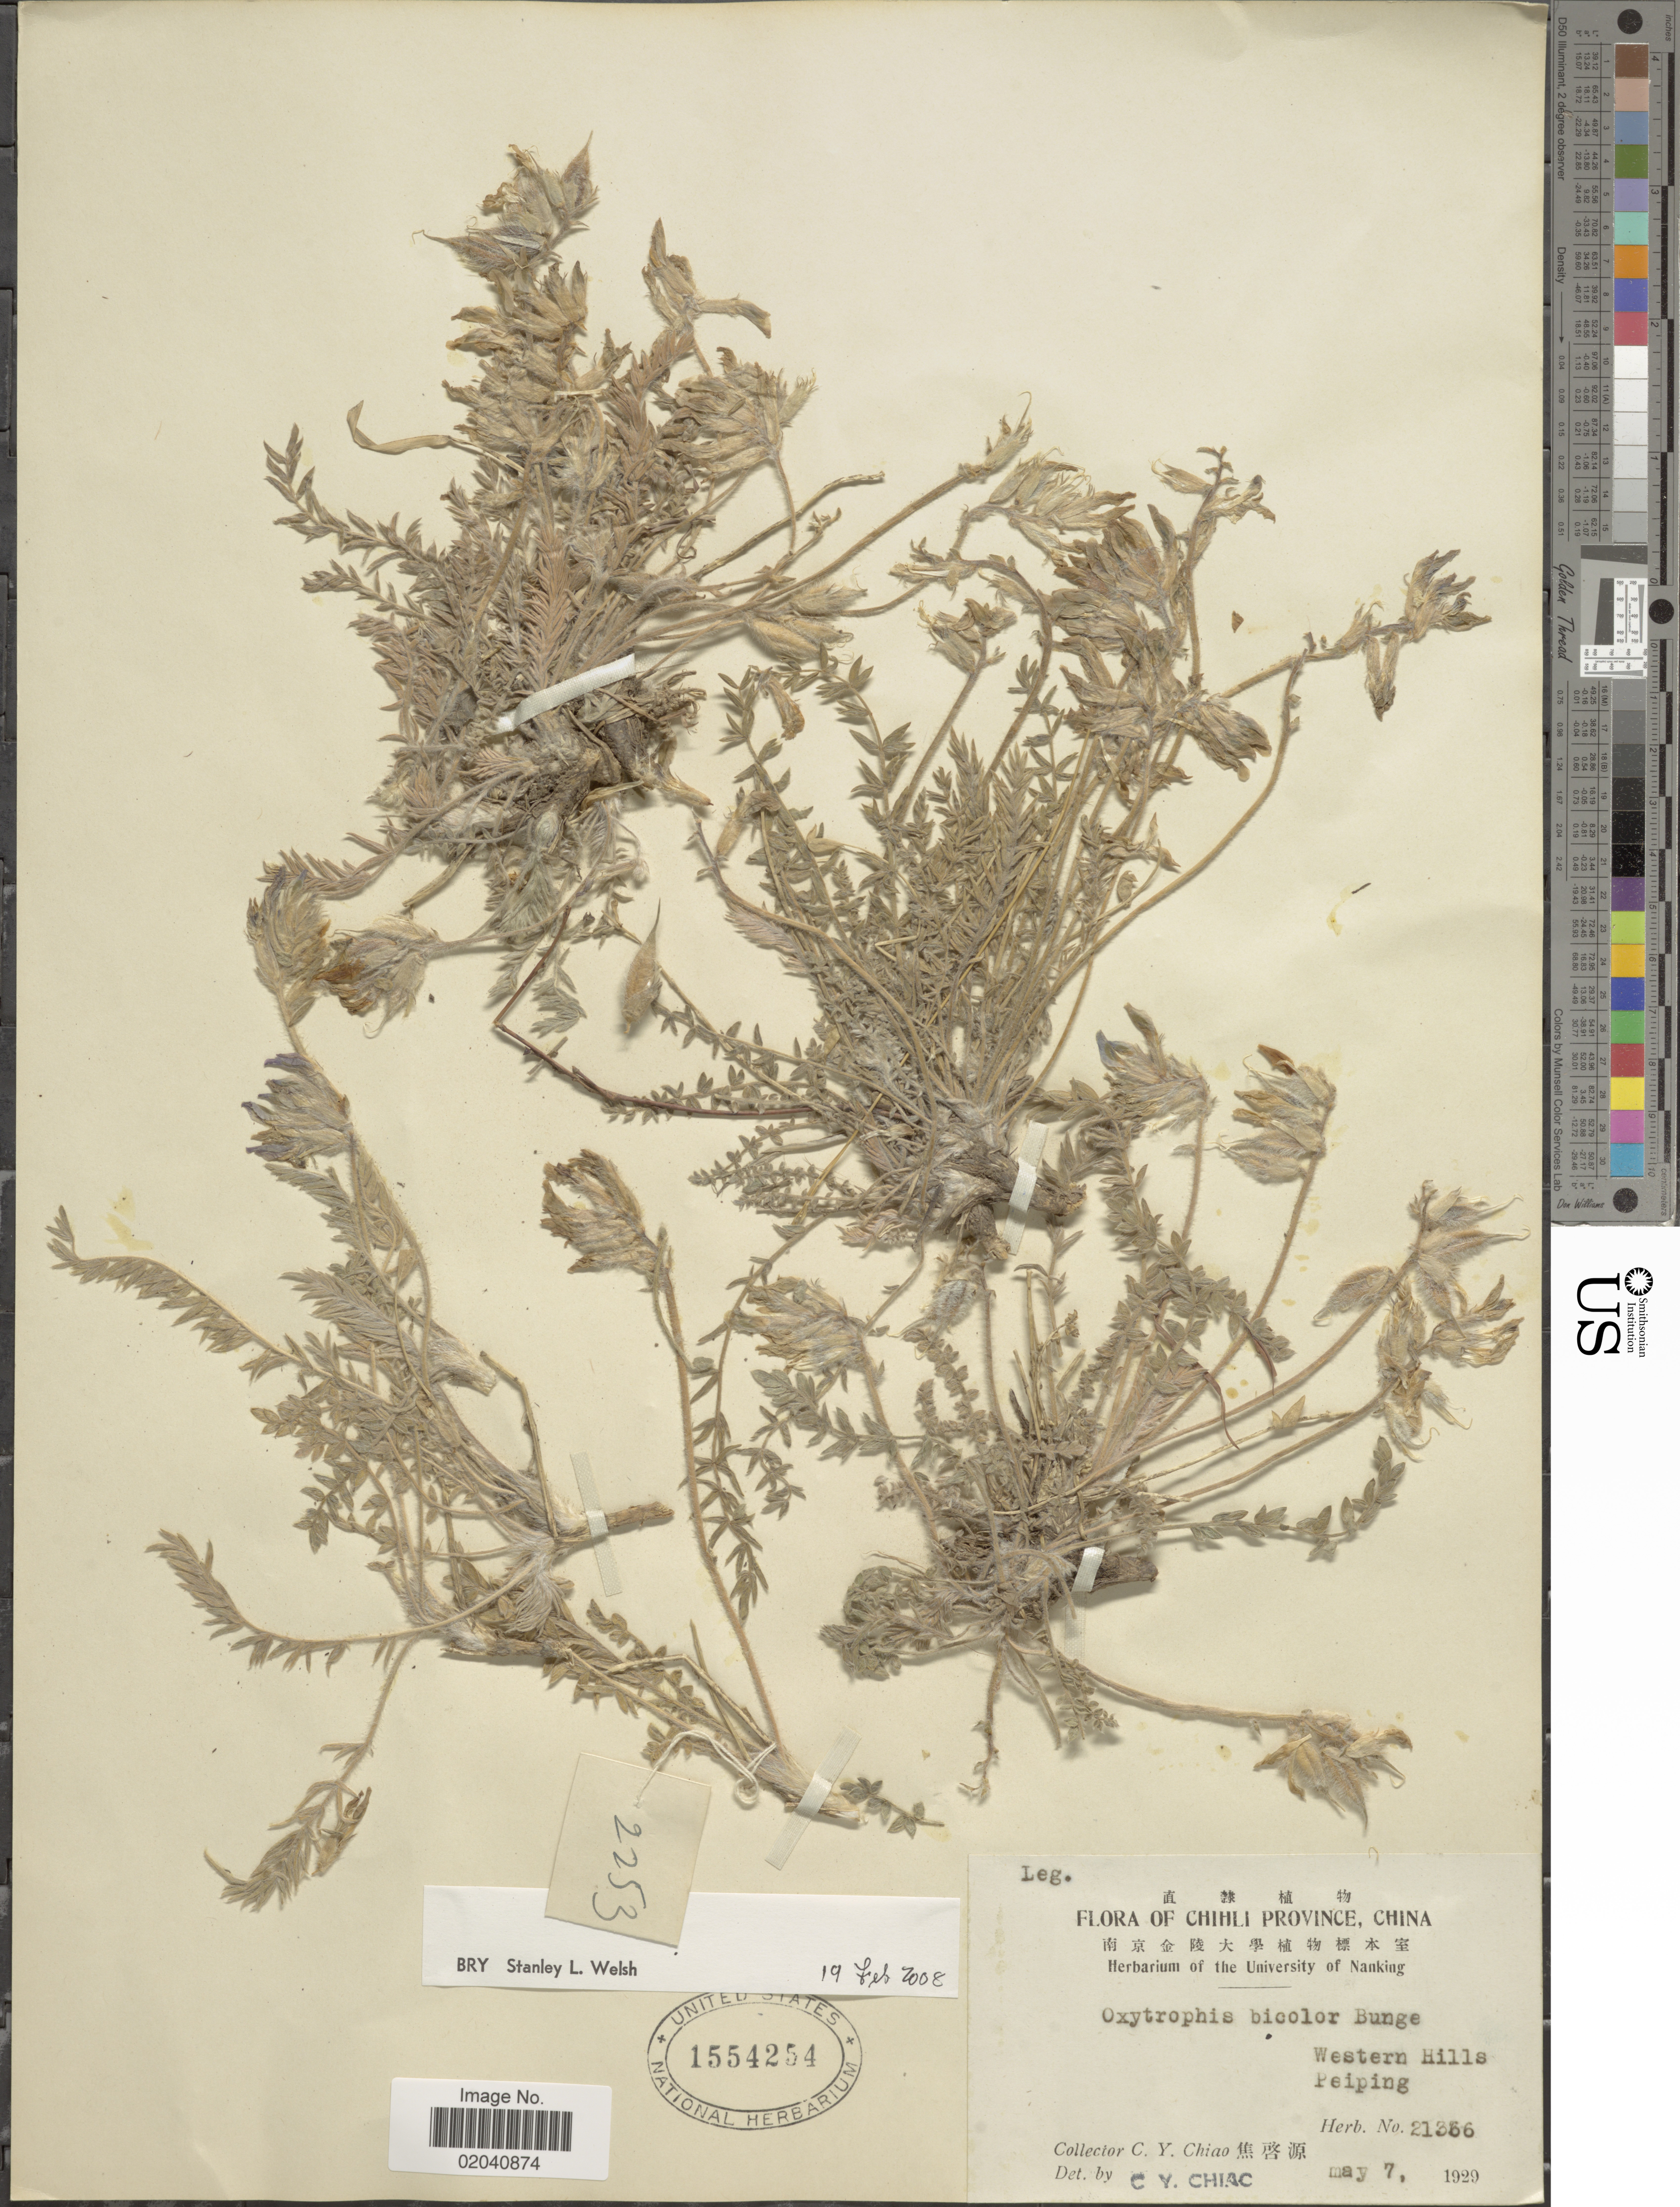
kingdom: Plantae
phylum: Tracheophyta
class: Magnoliopsida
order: Fabales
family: Fabaceae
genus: Oxytropis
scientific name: Oxytropis bicolor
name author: Bunge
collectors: C. Y. Chiao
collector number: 21366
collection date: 1929-05-07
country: China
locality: Chihli Province, Western Hills, Peiping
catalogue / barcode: US 1554254